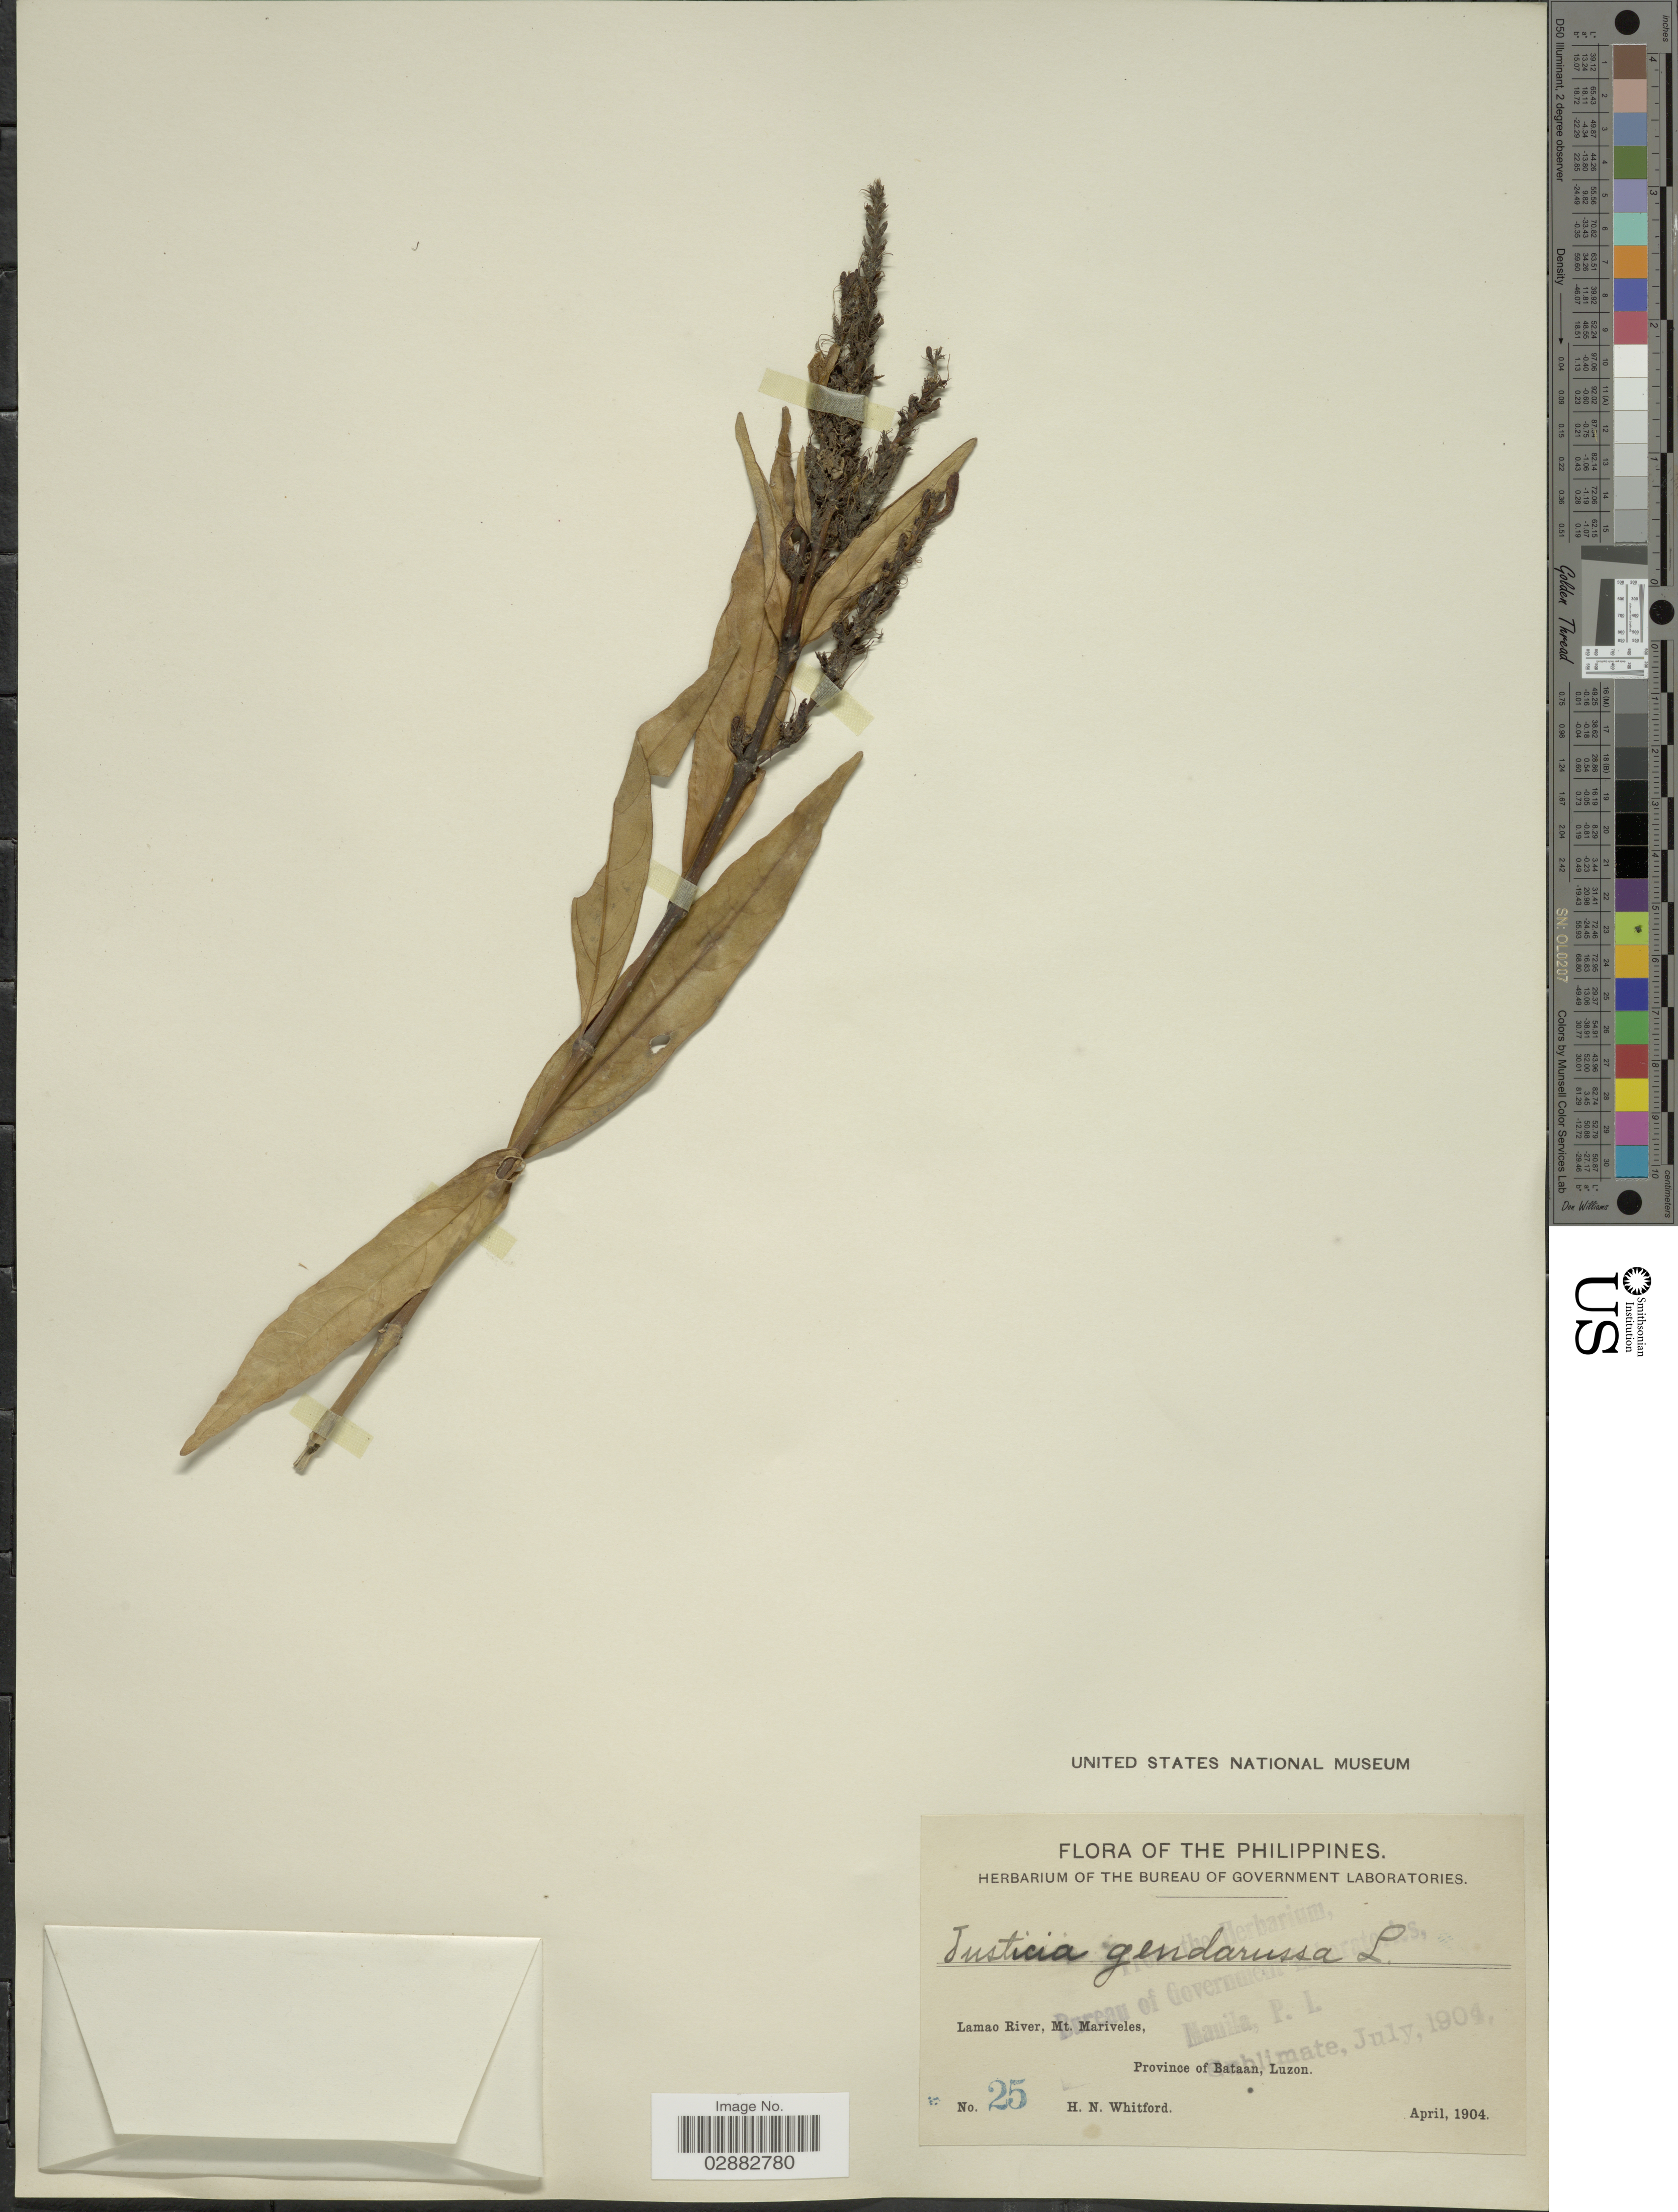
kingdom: Plantae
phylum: Tracheophyta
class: Magnoliopsida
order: Lamiales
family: Acanthaceae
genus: Justicia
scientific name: Justicia gendarussa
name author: Burm. f.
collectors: H. N. Whitford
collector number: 25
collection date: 1904-04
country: Philippines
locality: Lamao River, Mt. Mariveles, Province of Bataan, Luzon.